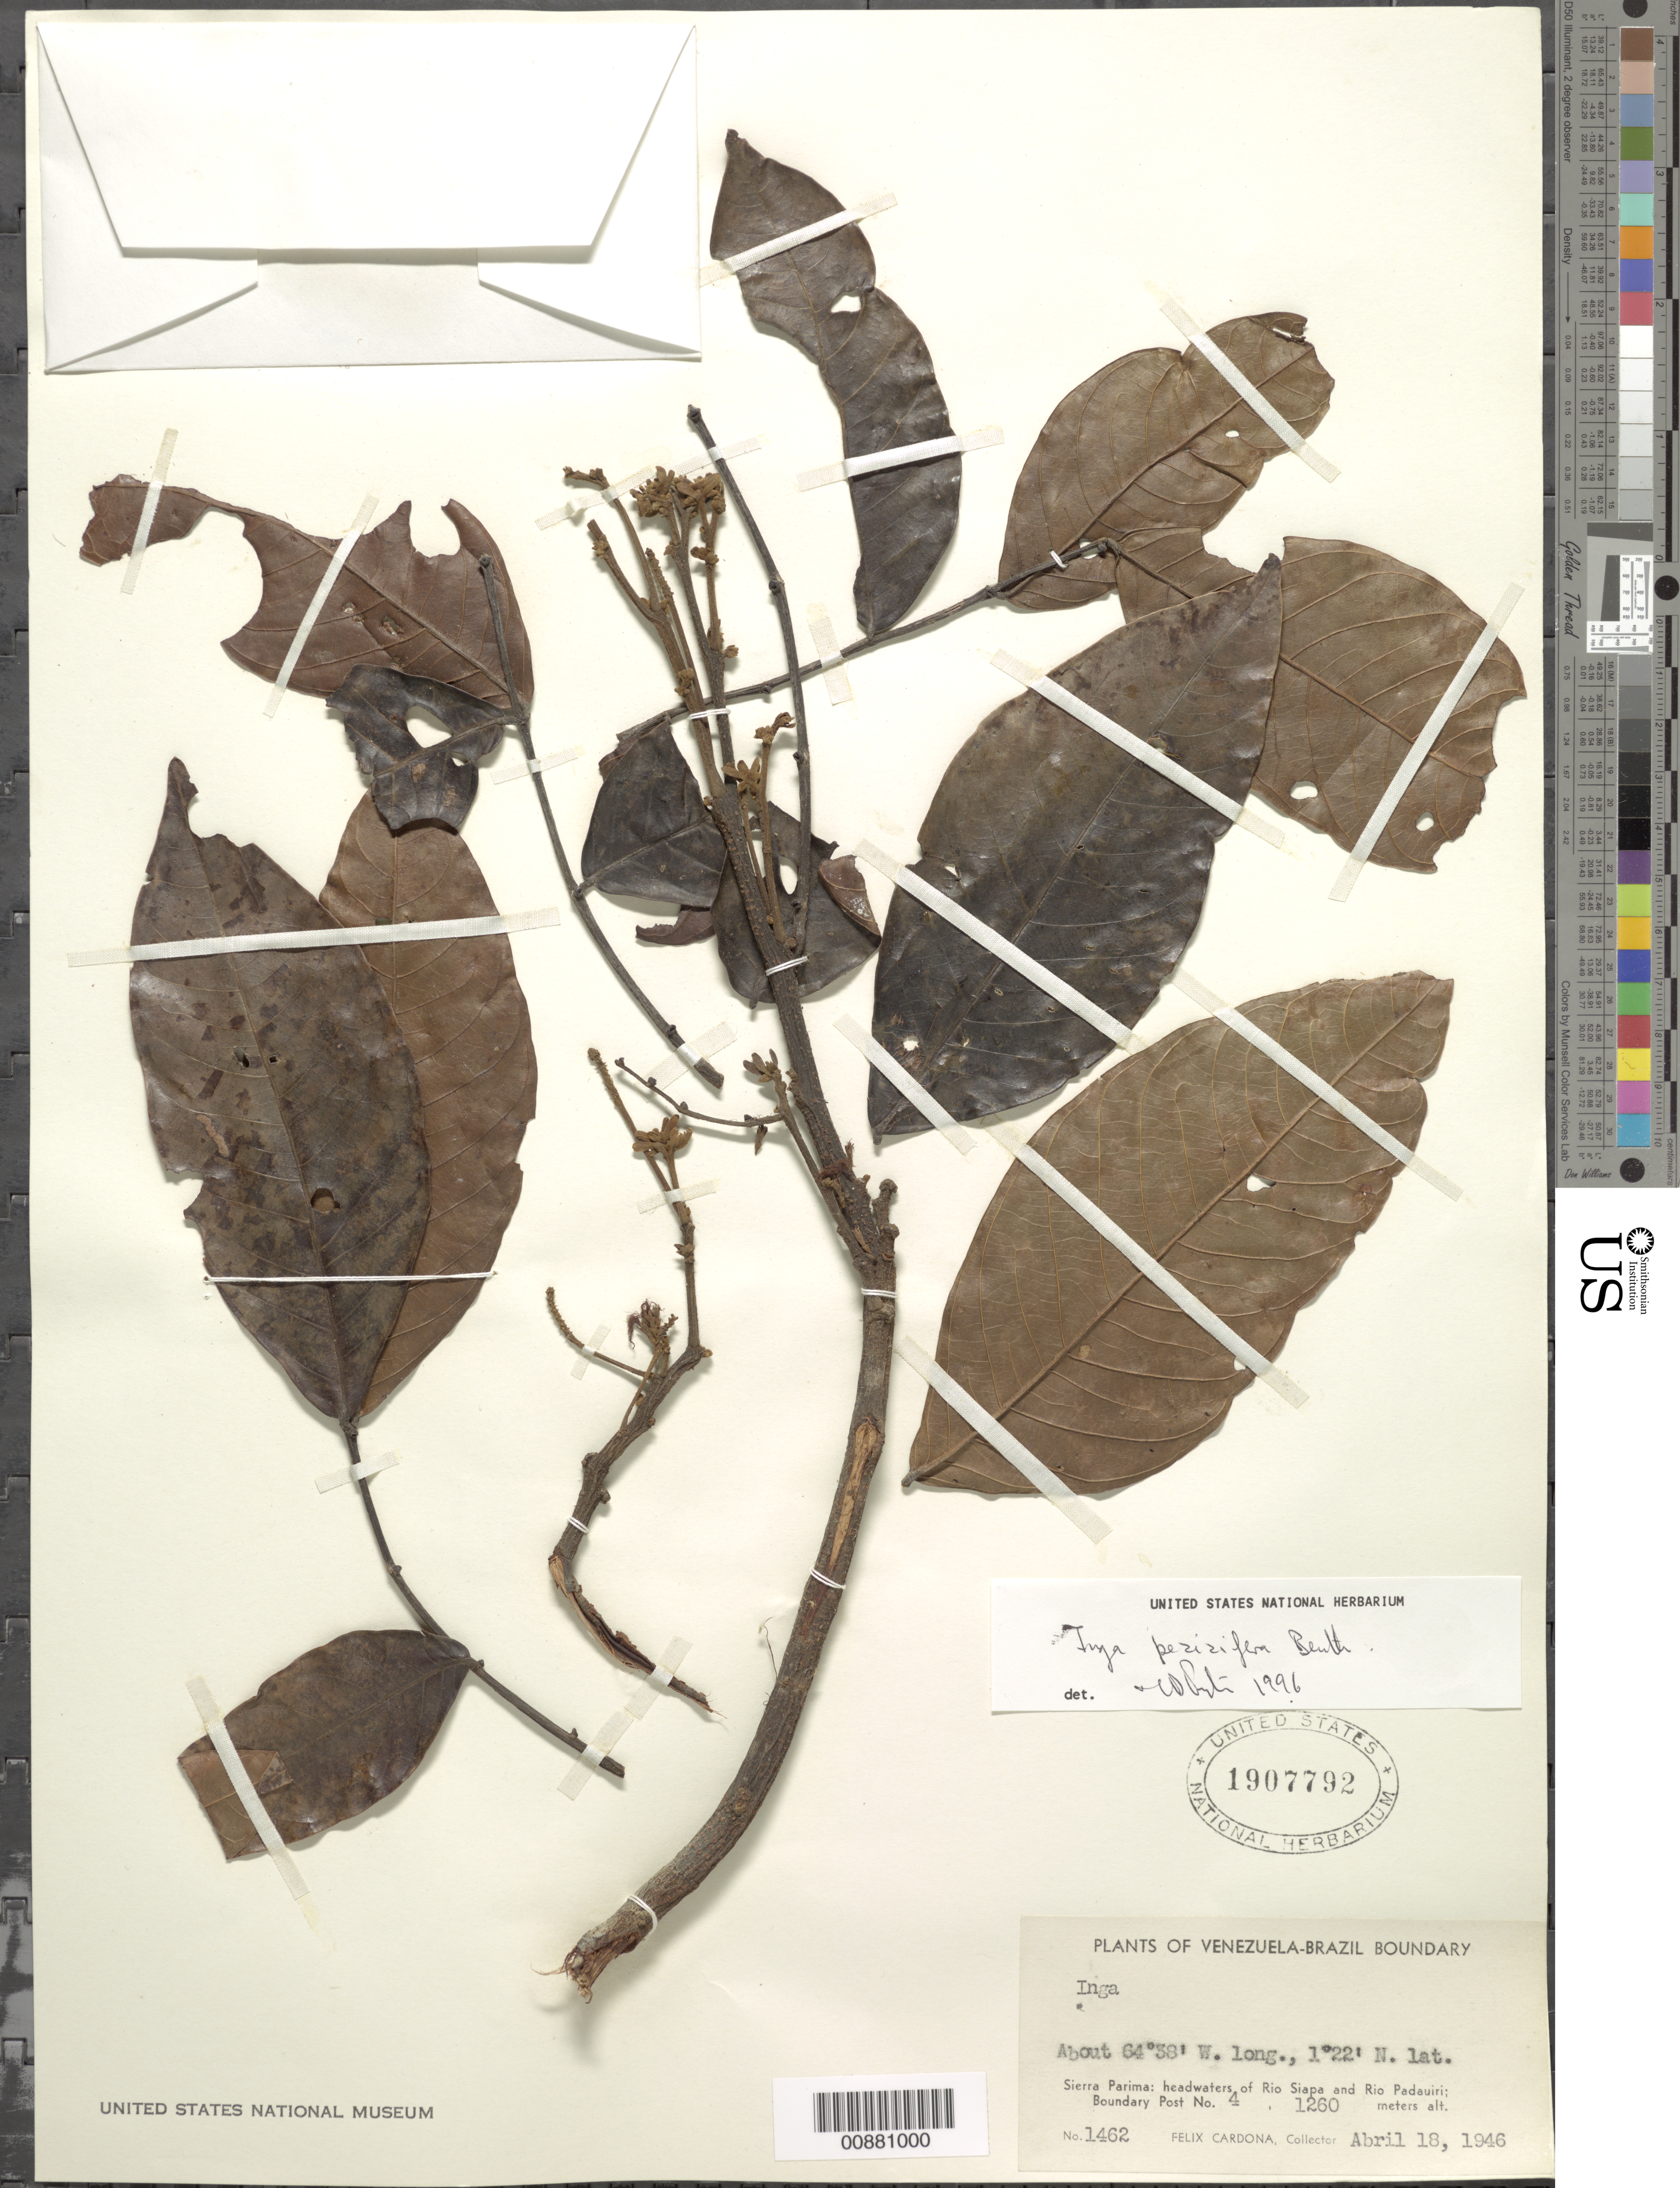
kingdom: Plantae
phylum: Tracheophyta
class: Magnoliopsida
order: Fabales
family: Fabaceae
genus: Inga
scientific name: Inga pezizifera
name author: Benth.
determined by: Pennington, T. D., (K)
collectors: F. Cardona Puig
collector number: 1462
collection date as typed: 18-Apr-46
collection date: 1946-04-18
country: Venezuela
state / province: Amazonas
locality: Sierra Parima, headwaters of Río Siapa and Río Padauiri; Boundary Post no. 4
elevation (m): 1260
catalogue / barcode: US 1907792